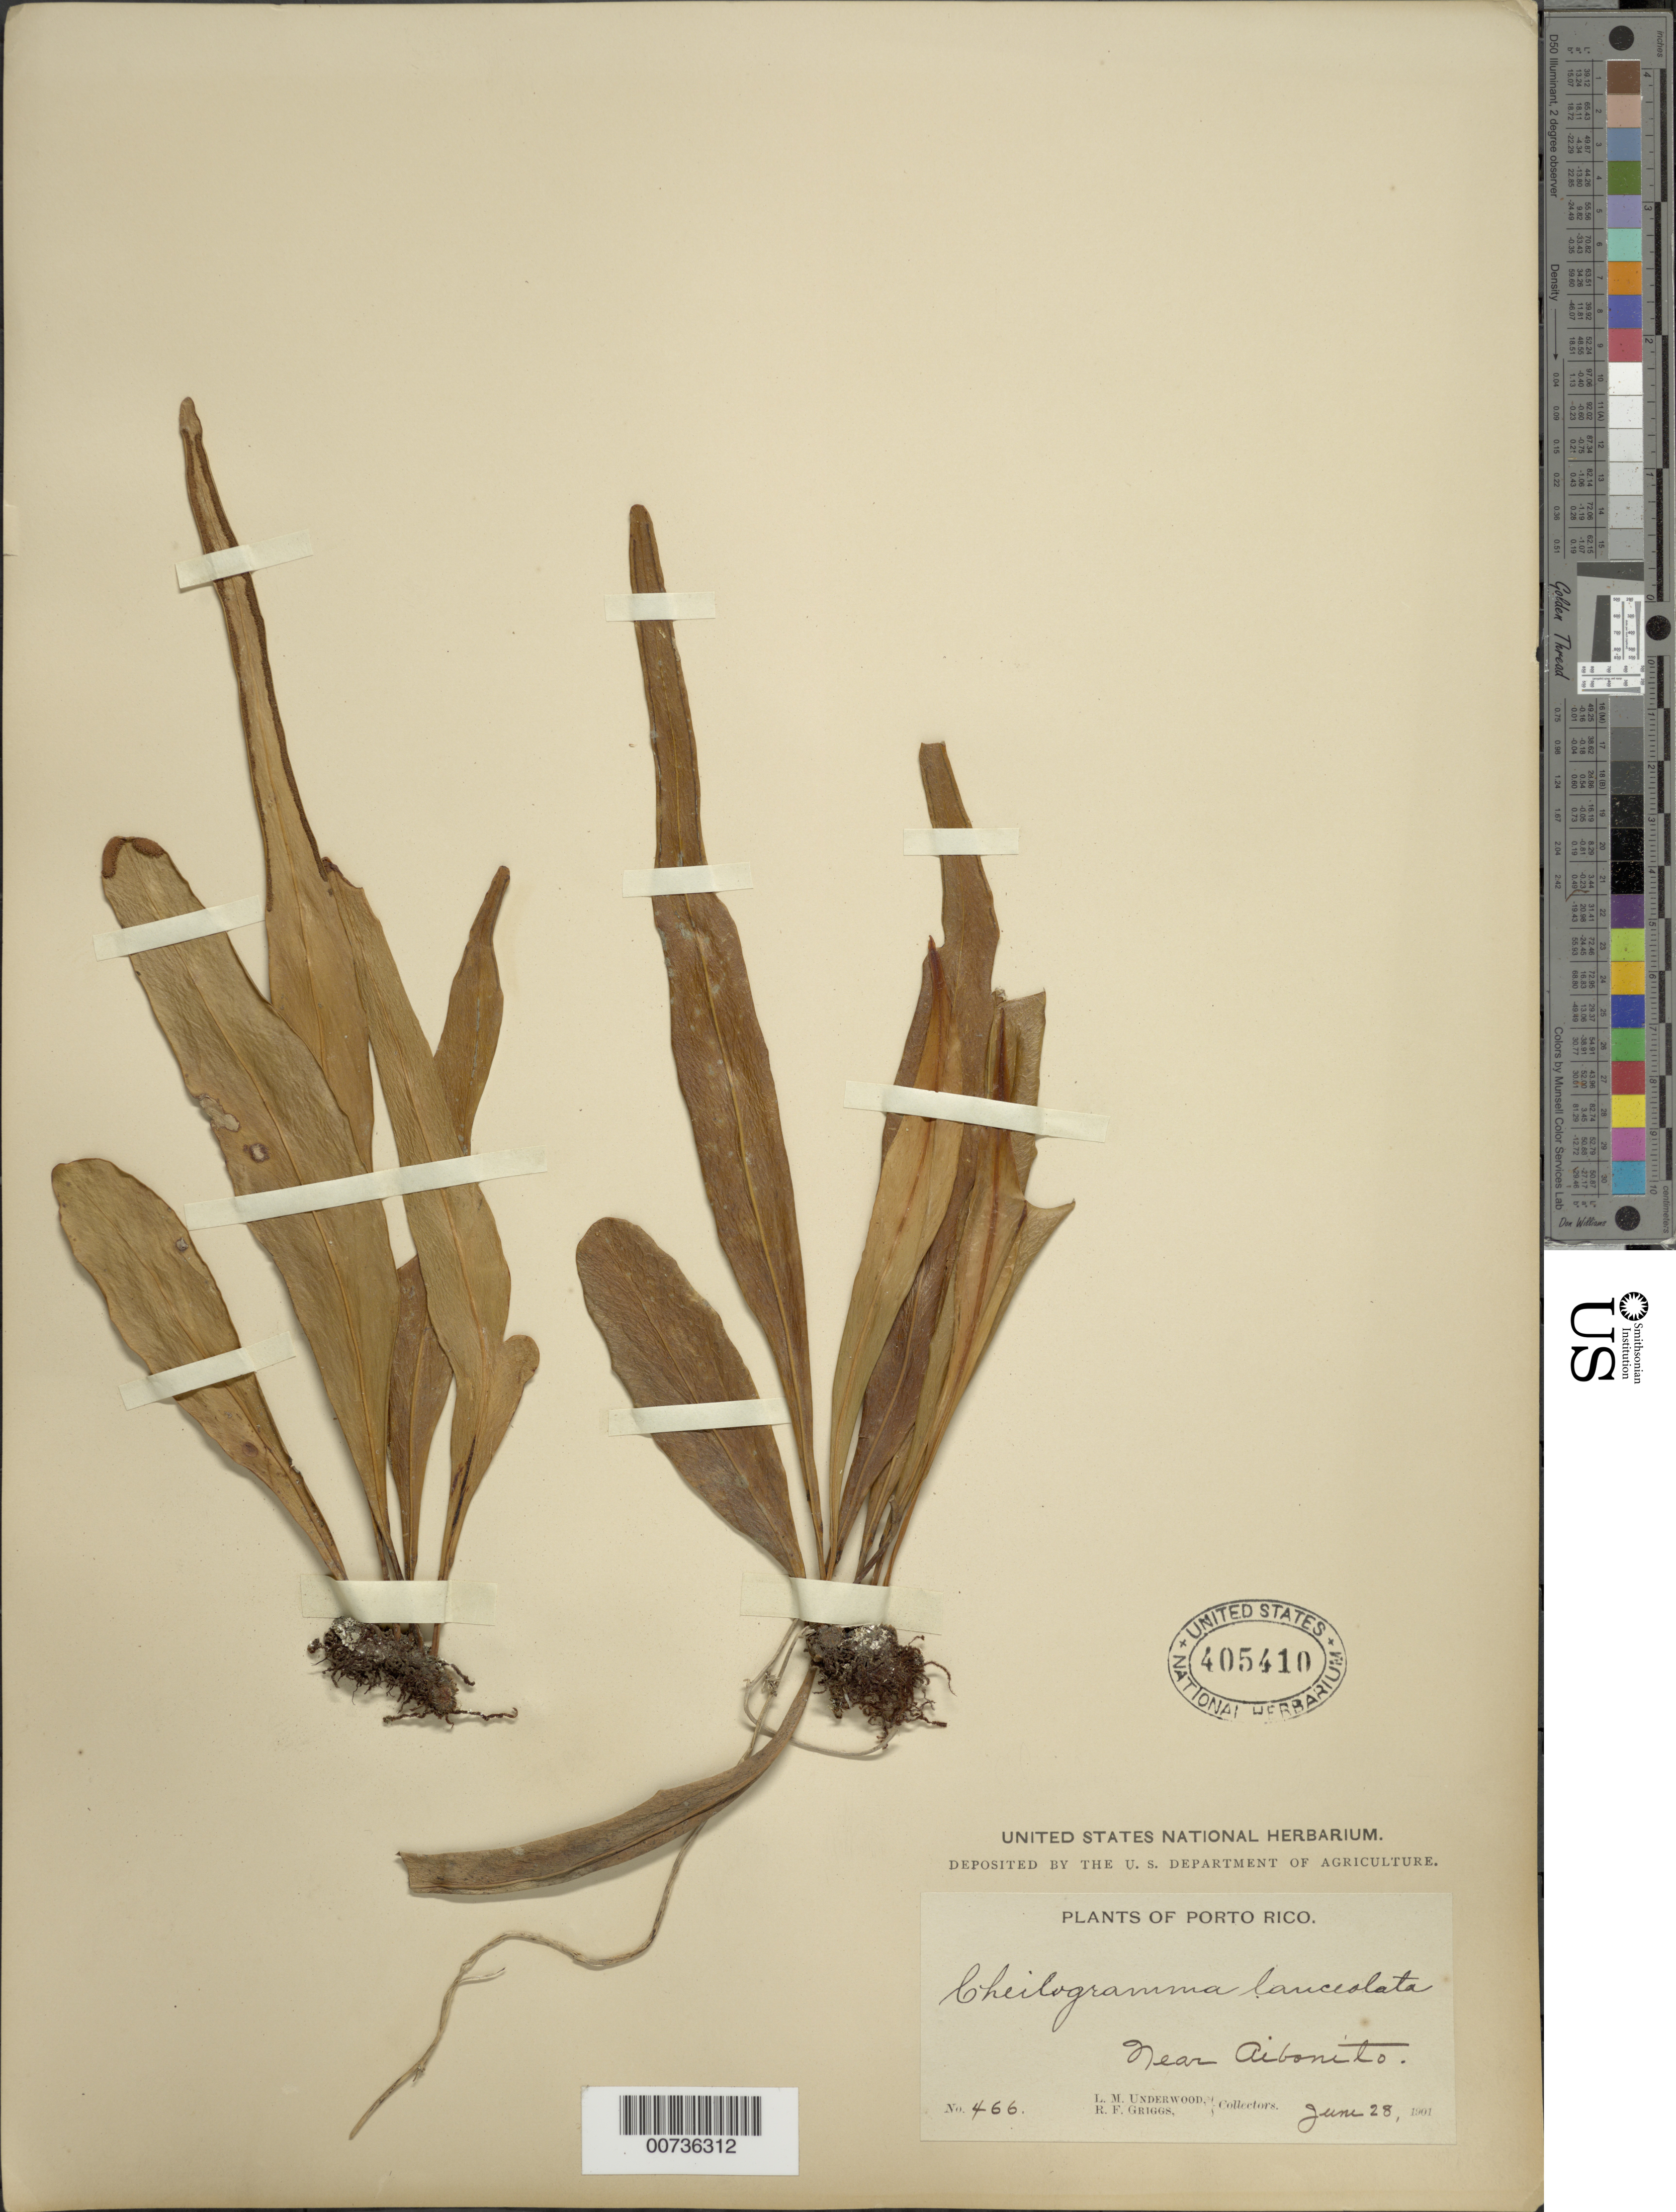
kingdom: Plantae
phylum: Tracheophyta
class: Polypodiopsida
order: Polypodiales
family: Polypodiaceae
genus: Pleopeltis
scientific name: Pleopeltis marginata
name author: A.R. Sm. & Tejero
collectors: L. M. Underwood & R. F. Griggs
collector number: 466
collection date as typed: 28 Jun 1901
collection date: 1901-06-28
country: Puerto Rico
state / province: Abonito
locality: Near Aibonito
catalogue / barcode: US 405410